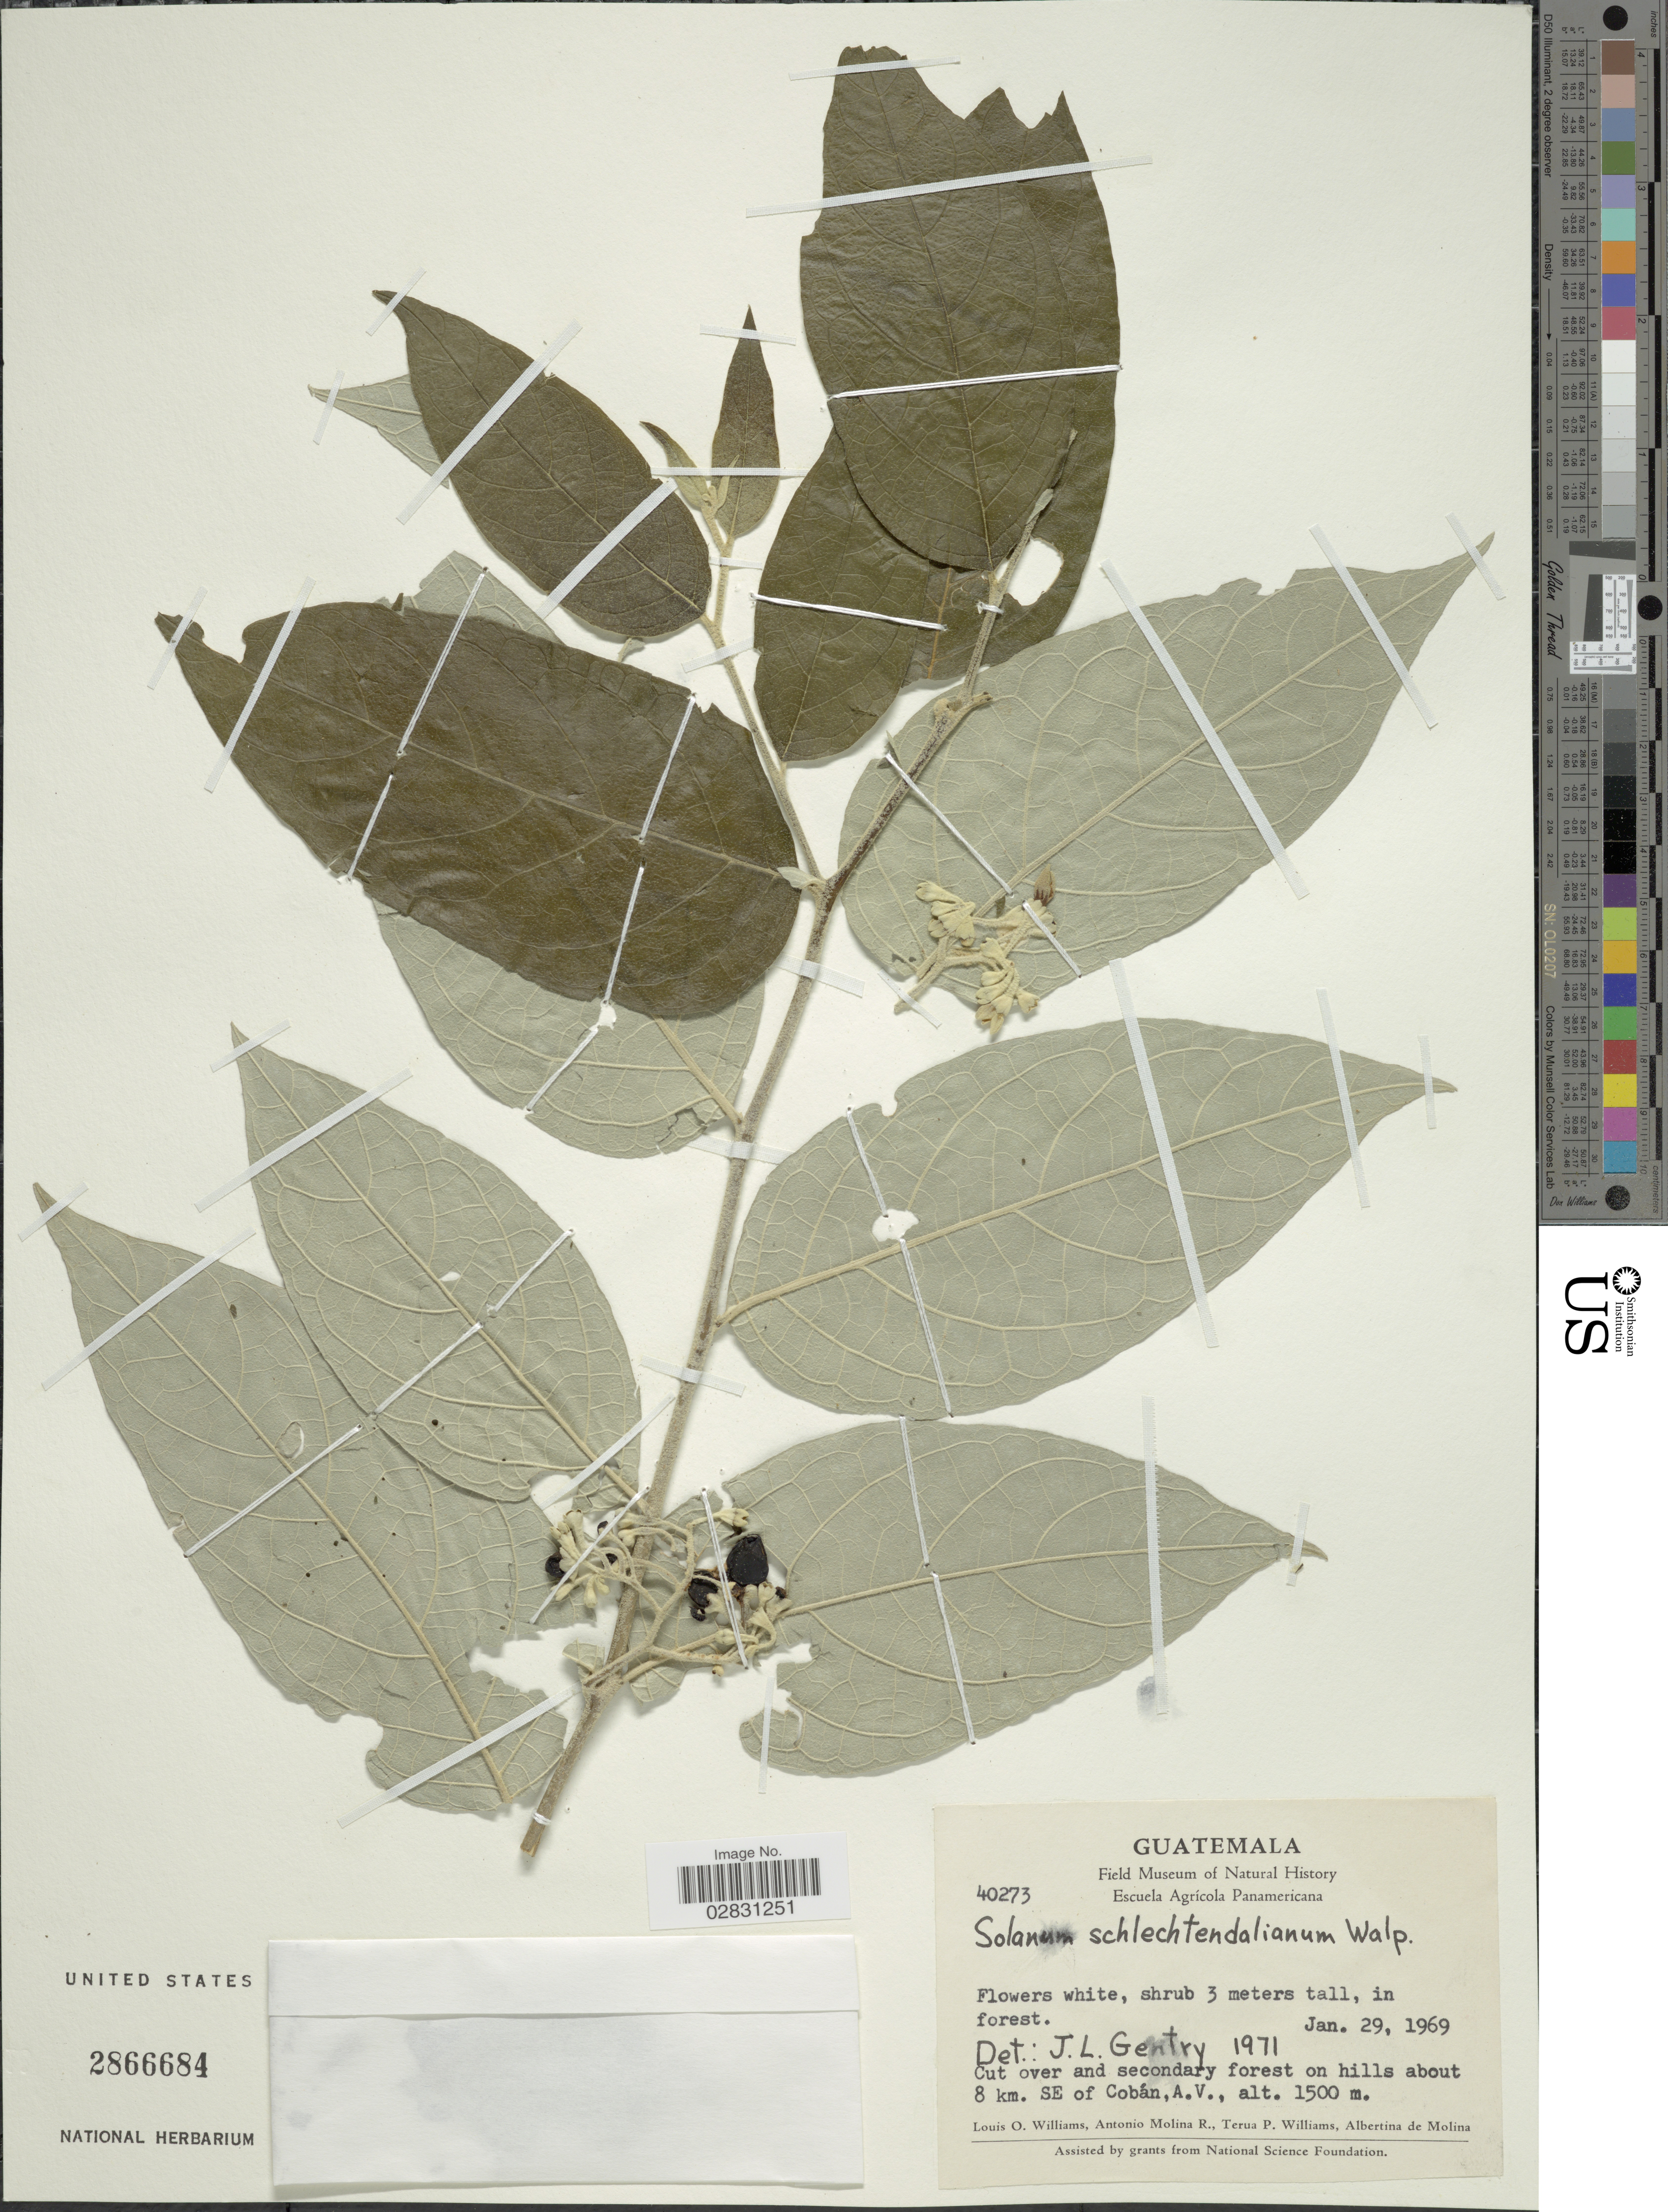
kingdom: Plantae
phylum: Tracheophyta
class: Magnoliopsida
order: Solanales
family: Solanaceae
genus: Solanum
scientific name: Solanum schlechtendalianum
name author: Walp.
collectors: L. O. Williams, A. Molina R., T. Williams & A. R. Molina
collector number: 40273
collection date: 1969-01-29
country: Guatemala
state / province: Alta Verapaz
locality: On hills about 8 km. SE of Cobán, A.V.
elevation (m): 1500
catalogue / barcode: US 2866684